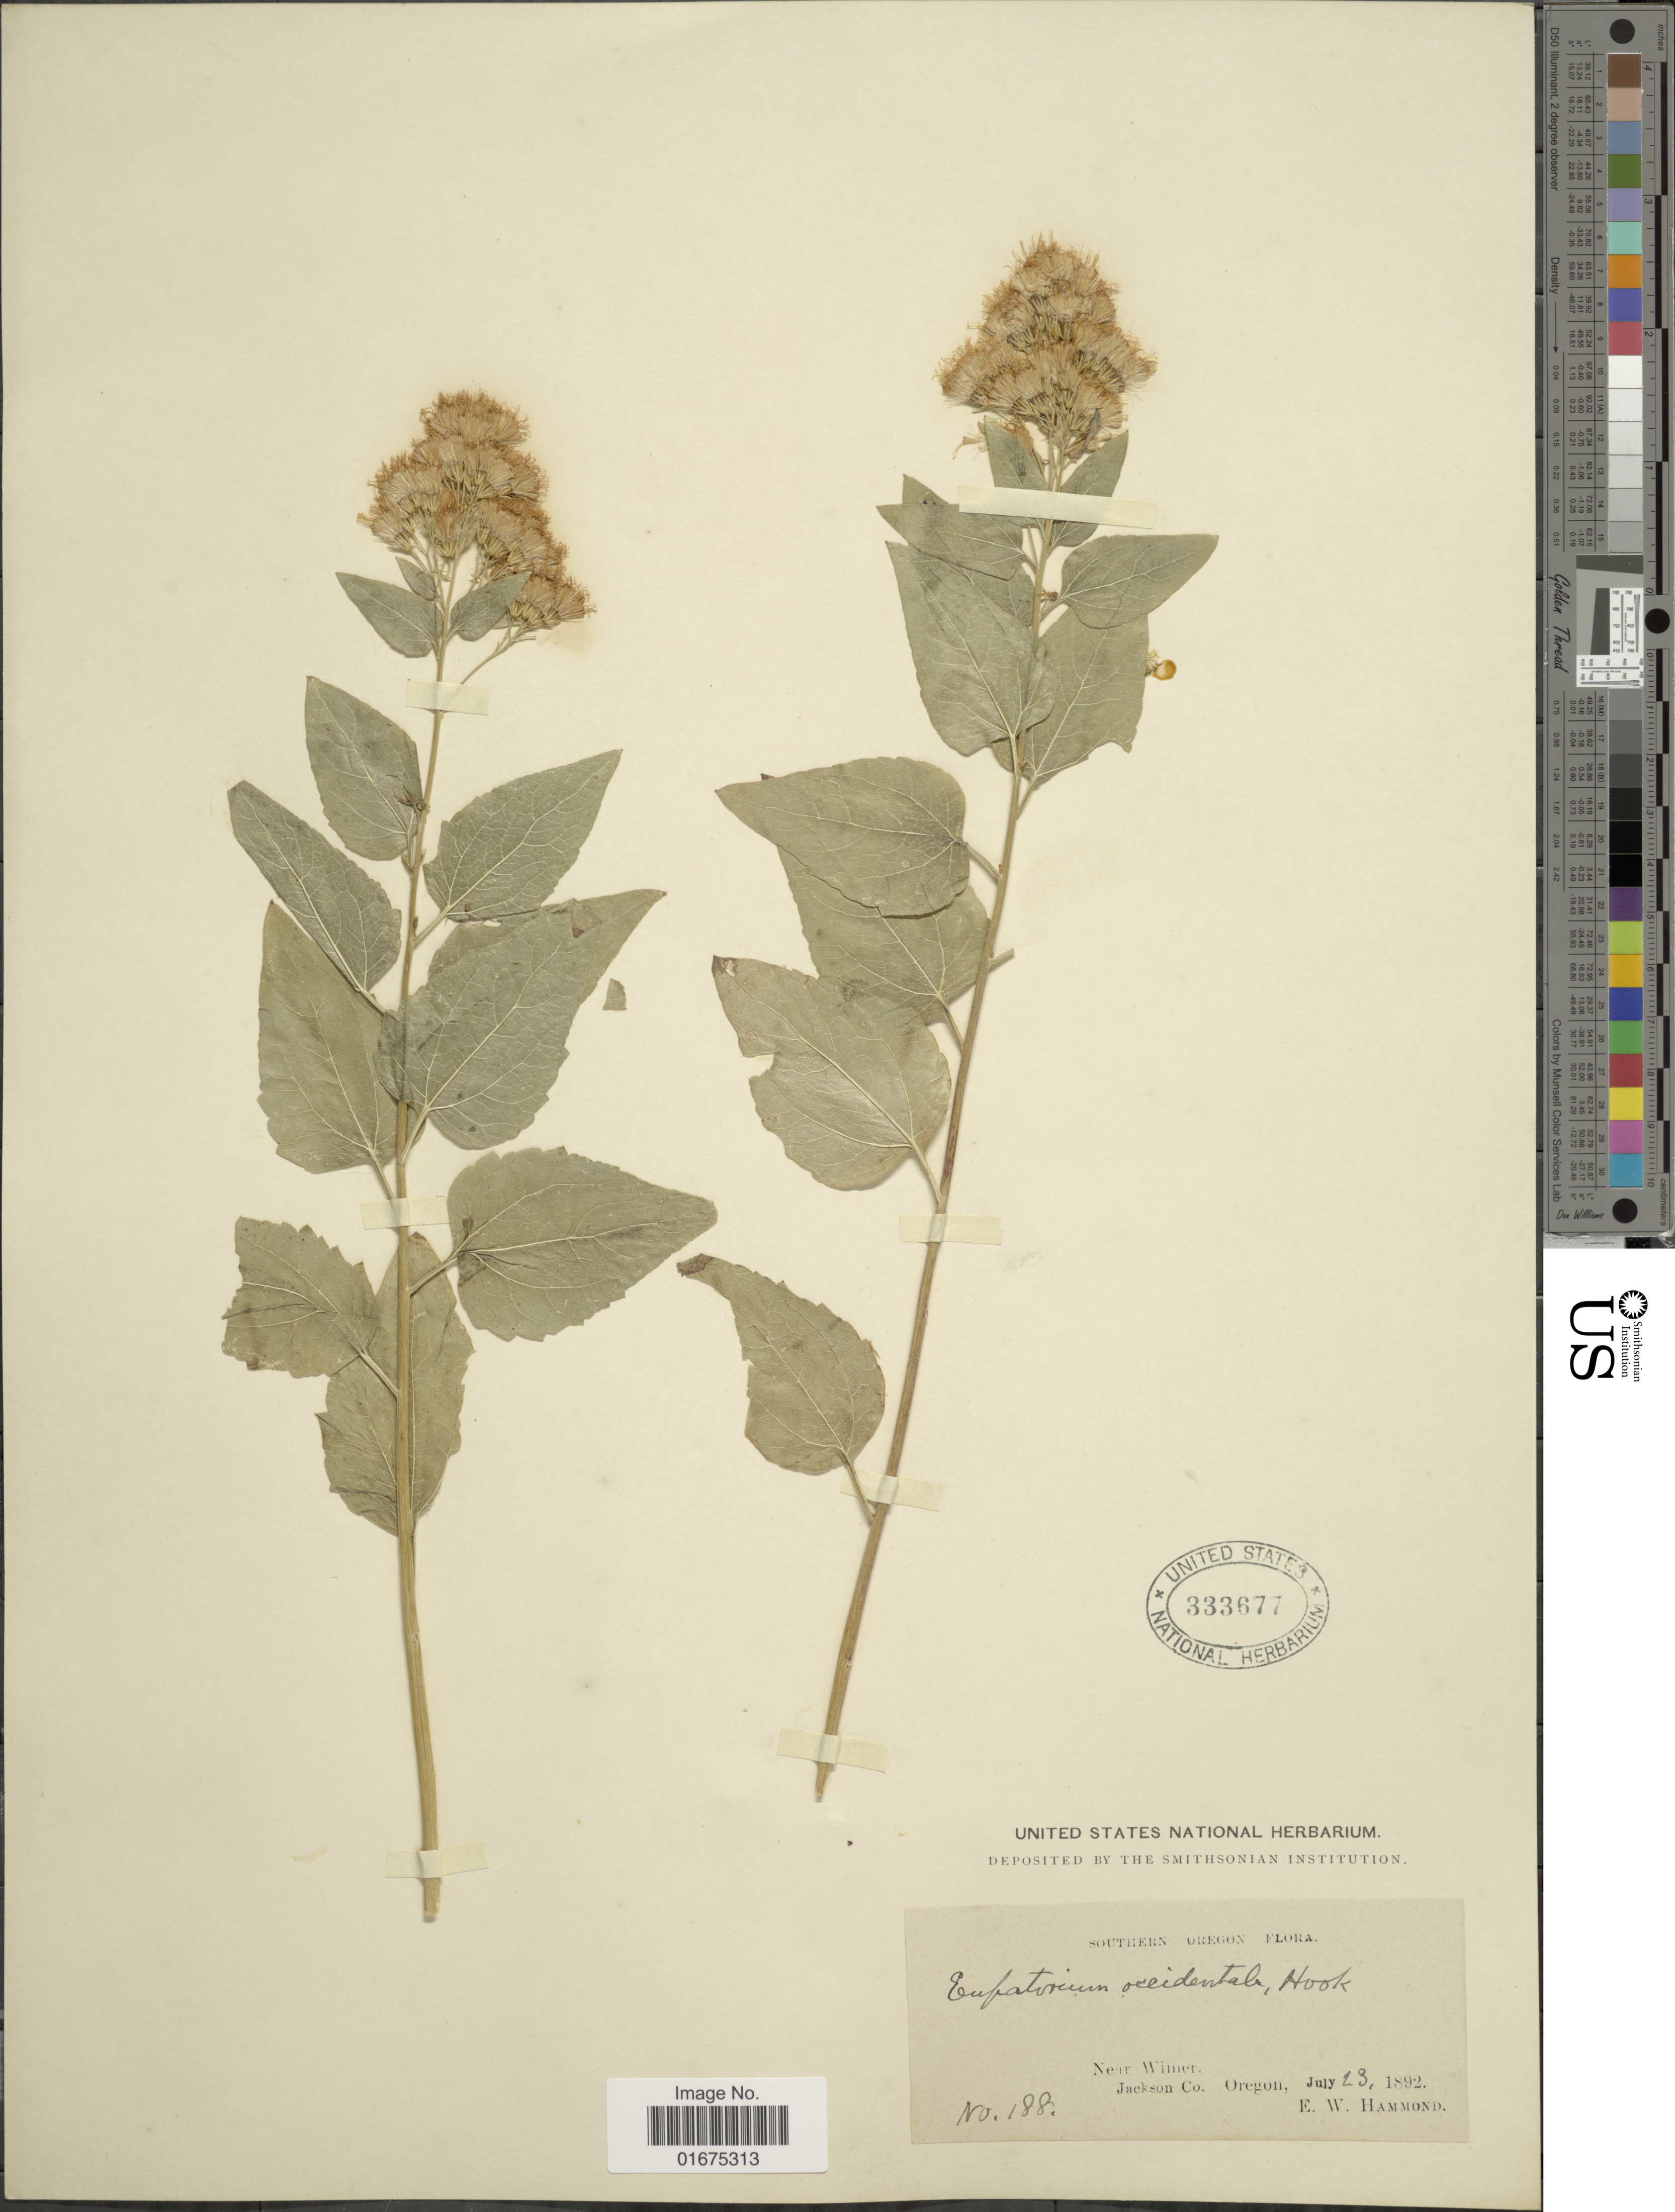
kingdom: Plantae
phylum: Tracheophyta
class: Magnoliopsida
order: Asterales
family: Asteraceae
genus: Ageratina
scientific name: Ageratina occidentalis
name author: (Hook.) R.M. King & H. Rob.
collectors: E. Hammond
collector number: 188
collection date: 1892-07-23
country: United States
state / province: Oregon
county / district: Jackson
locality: Southern Oregon, near Wimer, Jackson Co.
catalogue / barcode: US 333677